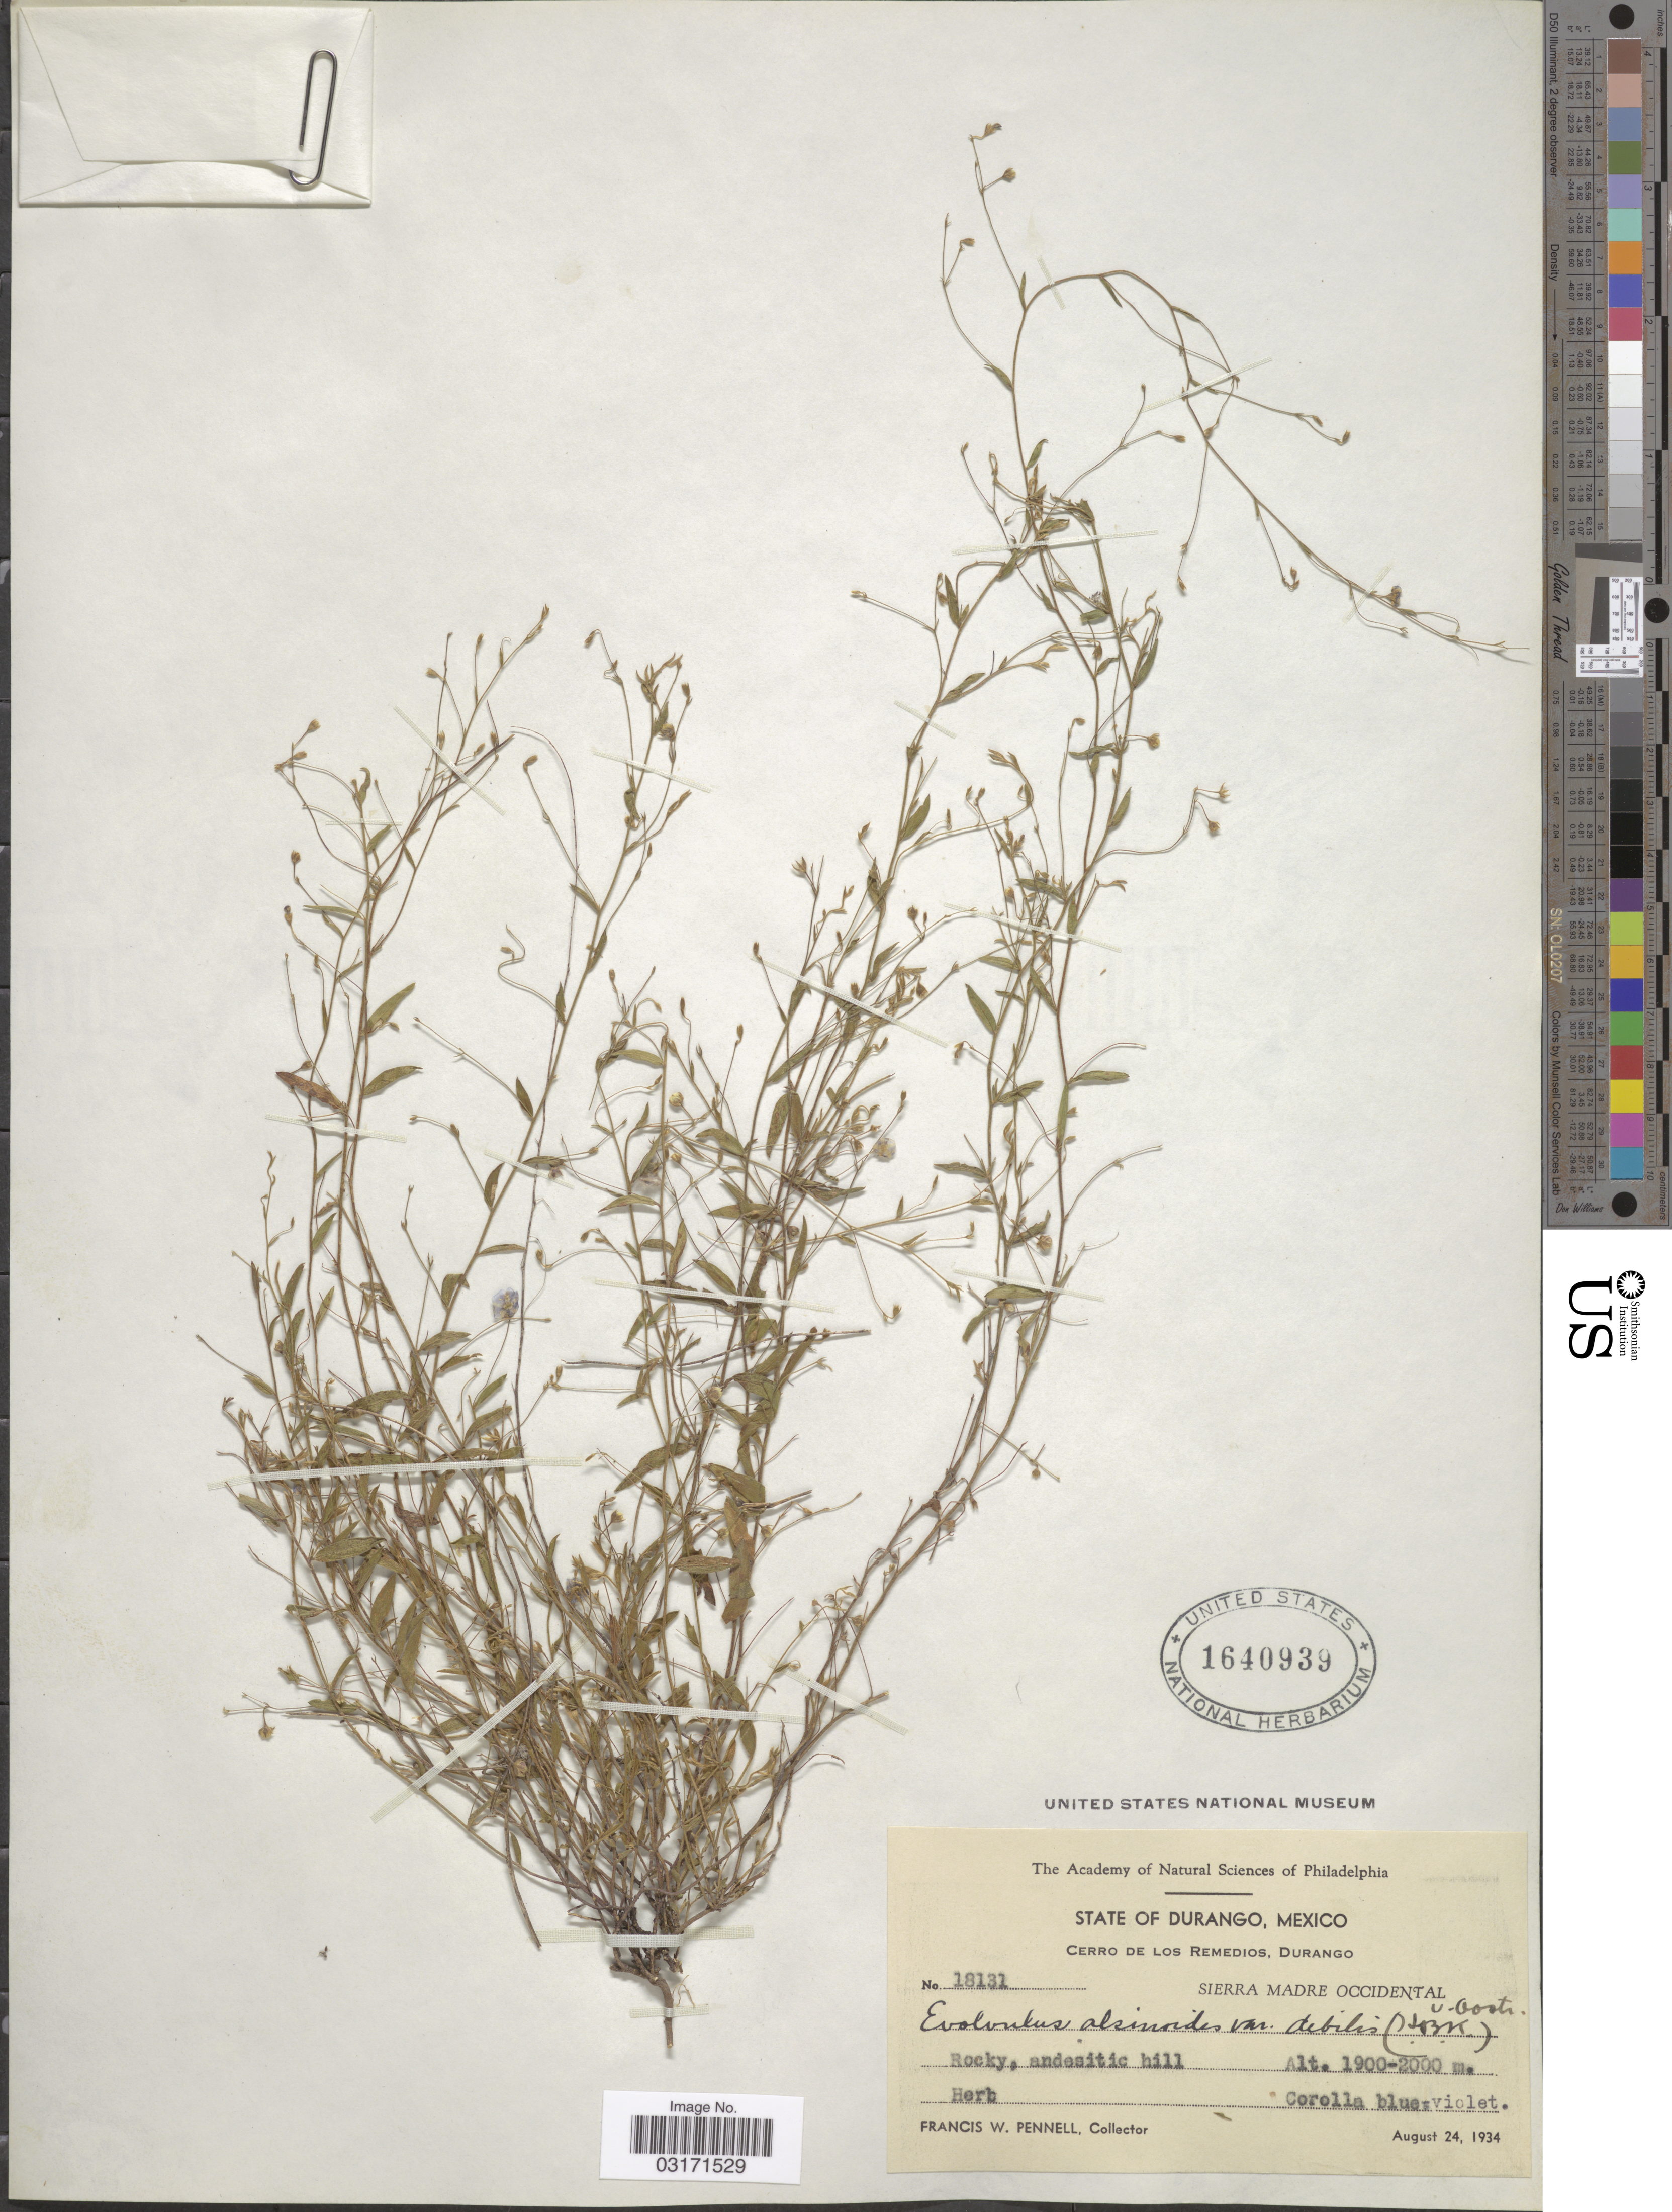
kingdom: Plantae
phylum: Tracheophyta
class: Magnoliopsida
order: Solanales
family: Convolvulaceae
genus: Evolvulus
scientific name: Evolvulus alsinoides var. debilis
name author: (Kunth) Ooststr.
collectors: F. W. Pennell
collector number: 18131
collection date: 1934-08-24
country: Mexico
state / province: Durango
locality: State of Durango, Mexico, Cerro De Los Remedios, Durango, Sierra Madre Occidental, andesitic hill.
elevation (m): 1900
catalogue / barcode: US 1640939